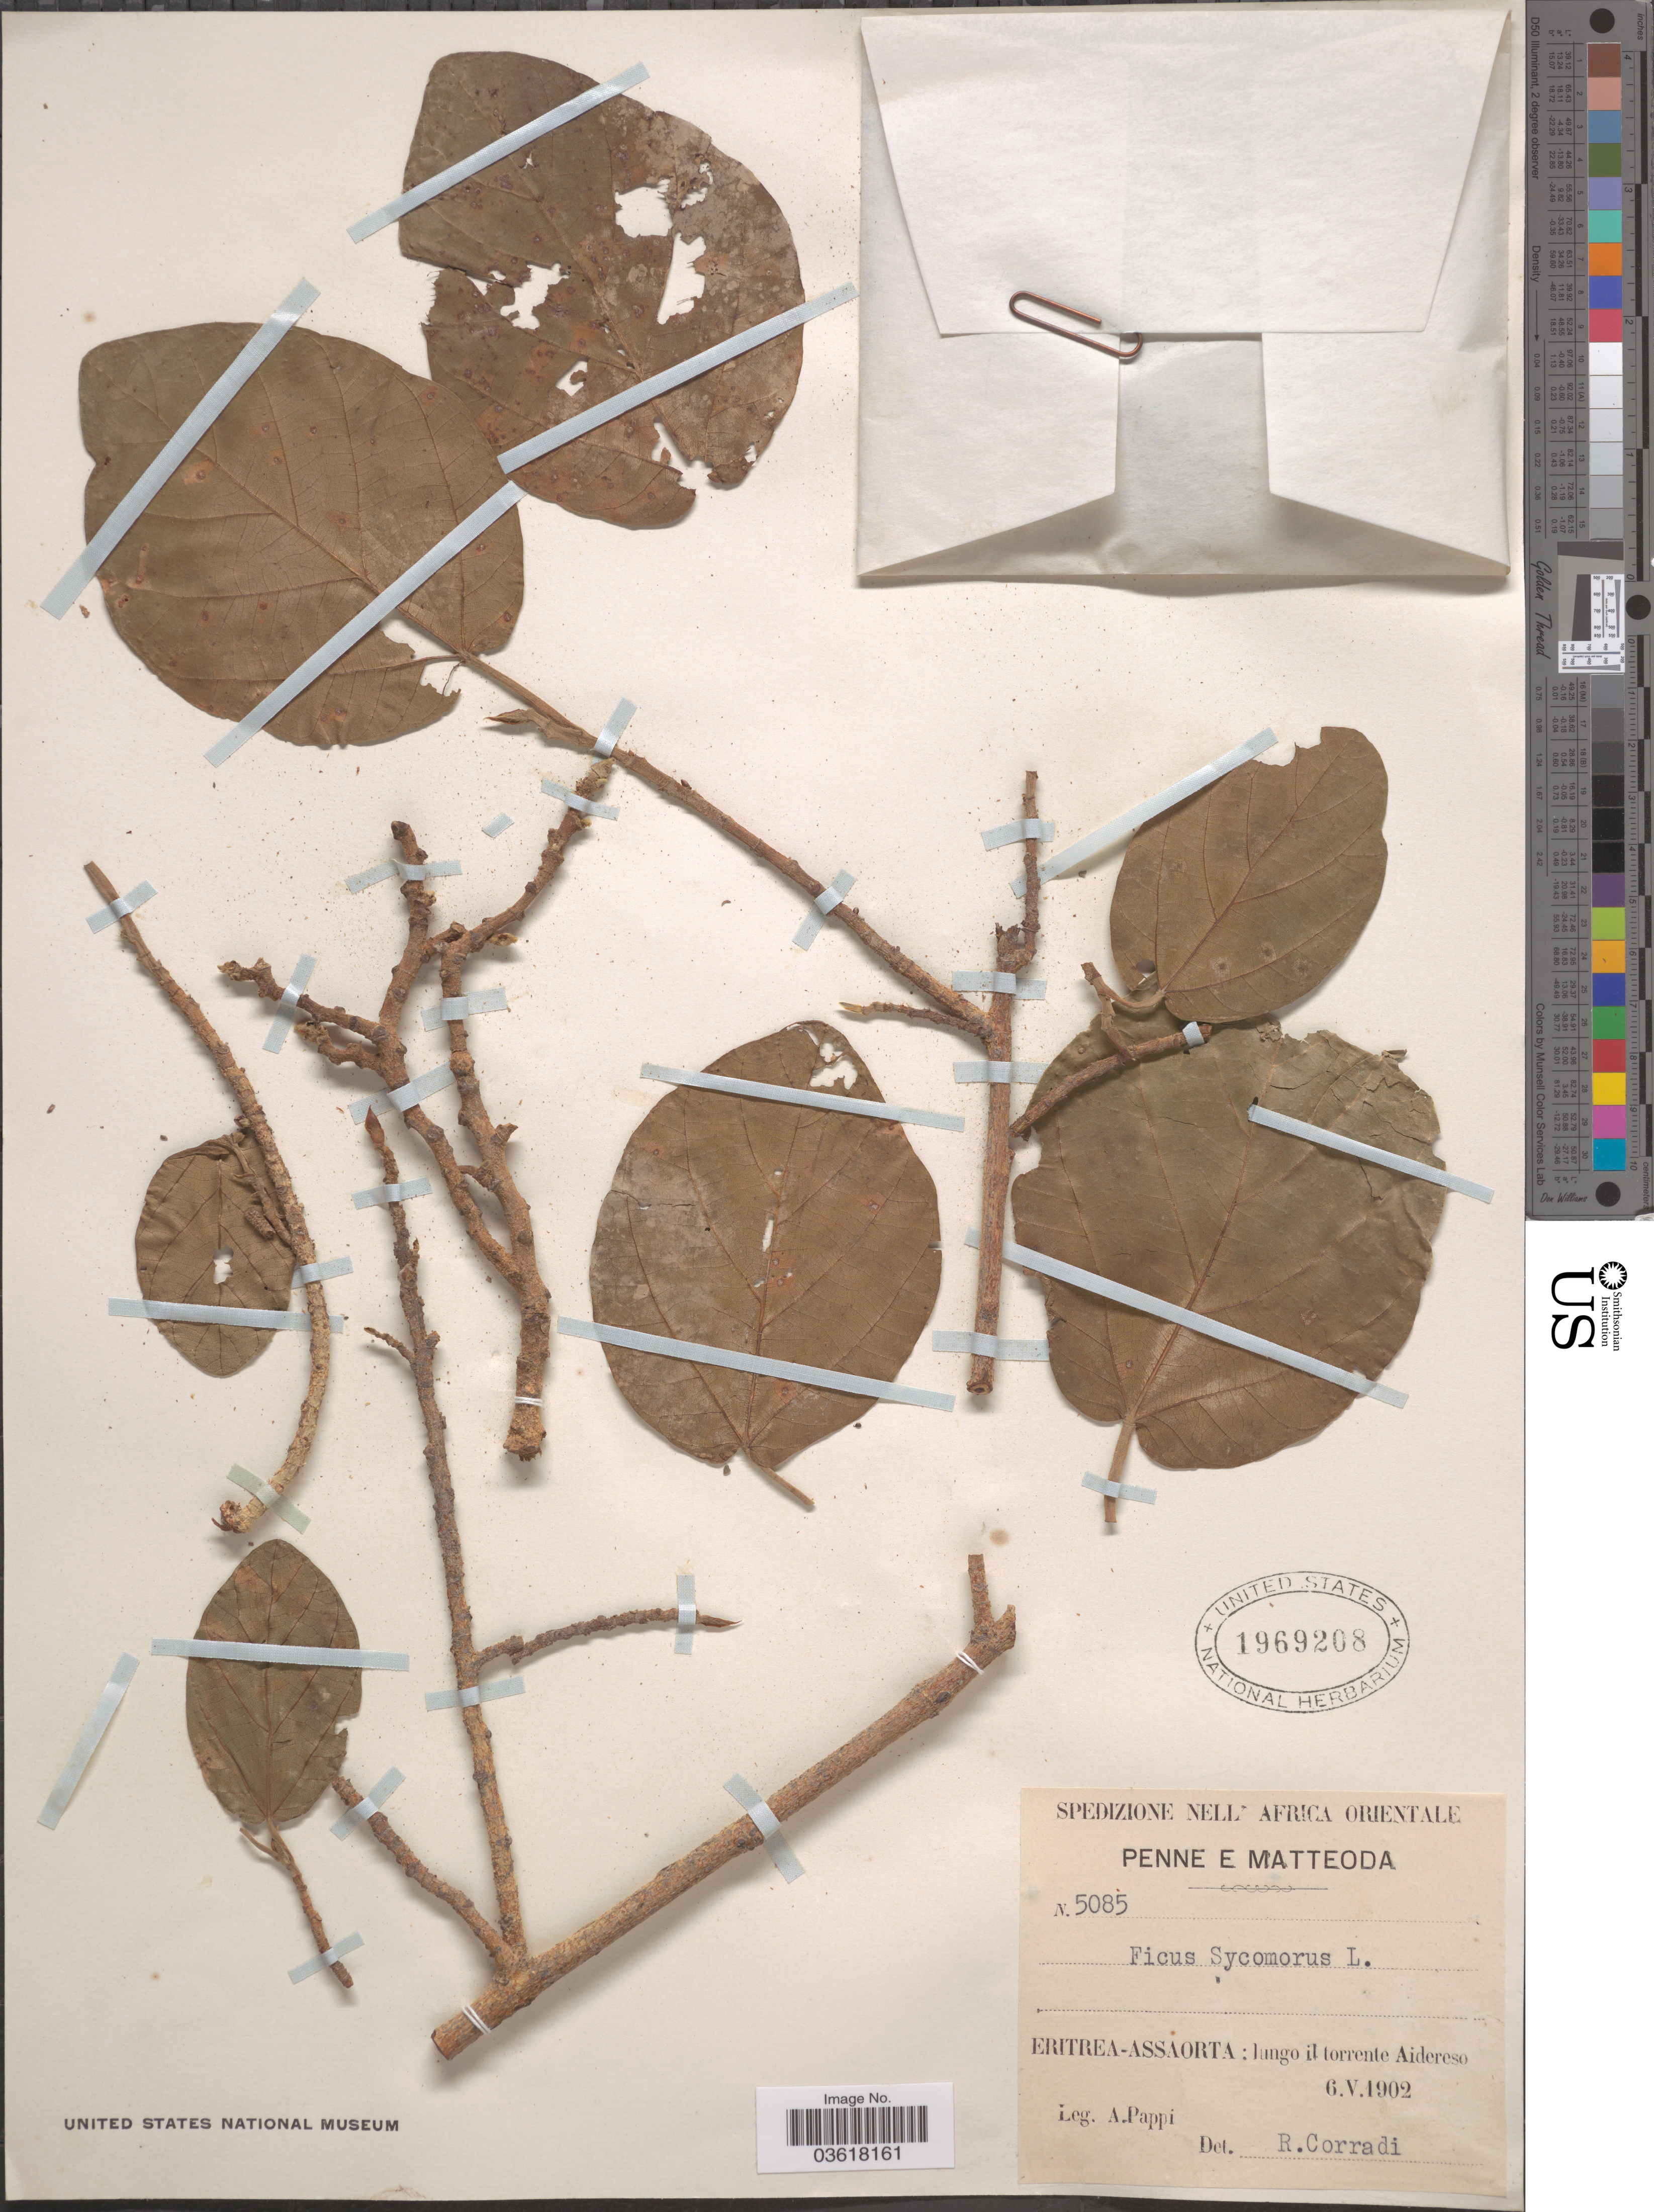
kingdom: Plantae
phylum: Tracheophyta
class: Magnoliopsida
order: Rosales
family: Moraceae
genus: Ficus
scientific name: Ficus sycomorus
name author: L.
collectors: A. Pappi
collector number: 5085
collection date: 1902-05-06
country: Eritrea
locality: Africa Orientale. Eritrea-Assaorta: lungo il torrente Aidereso.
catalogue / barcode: US 1969208